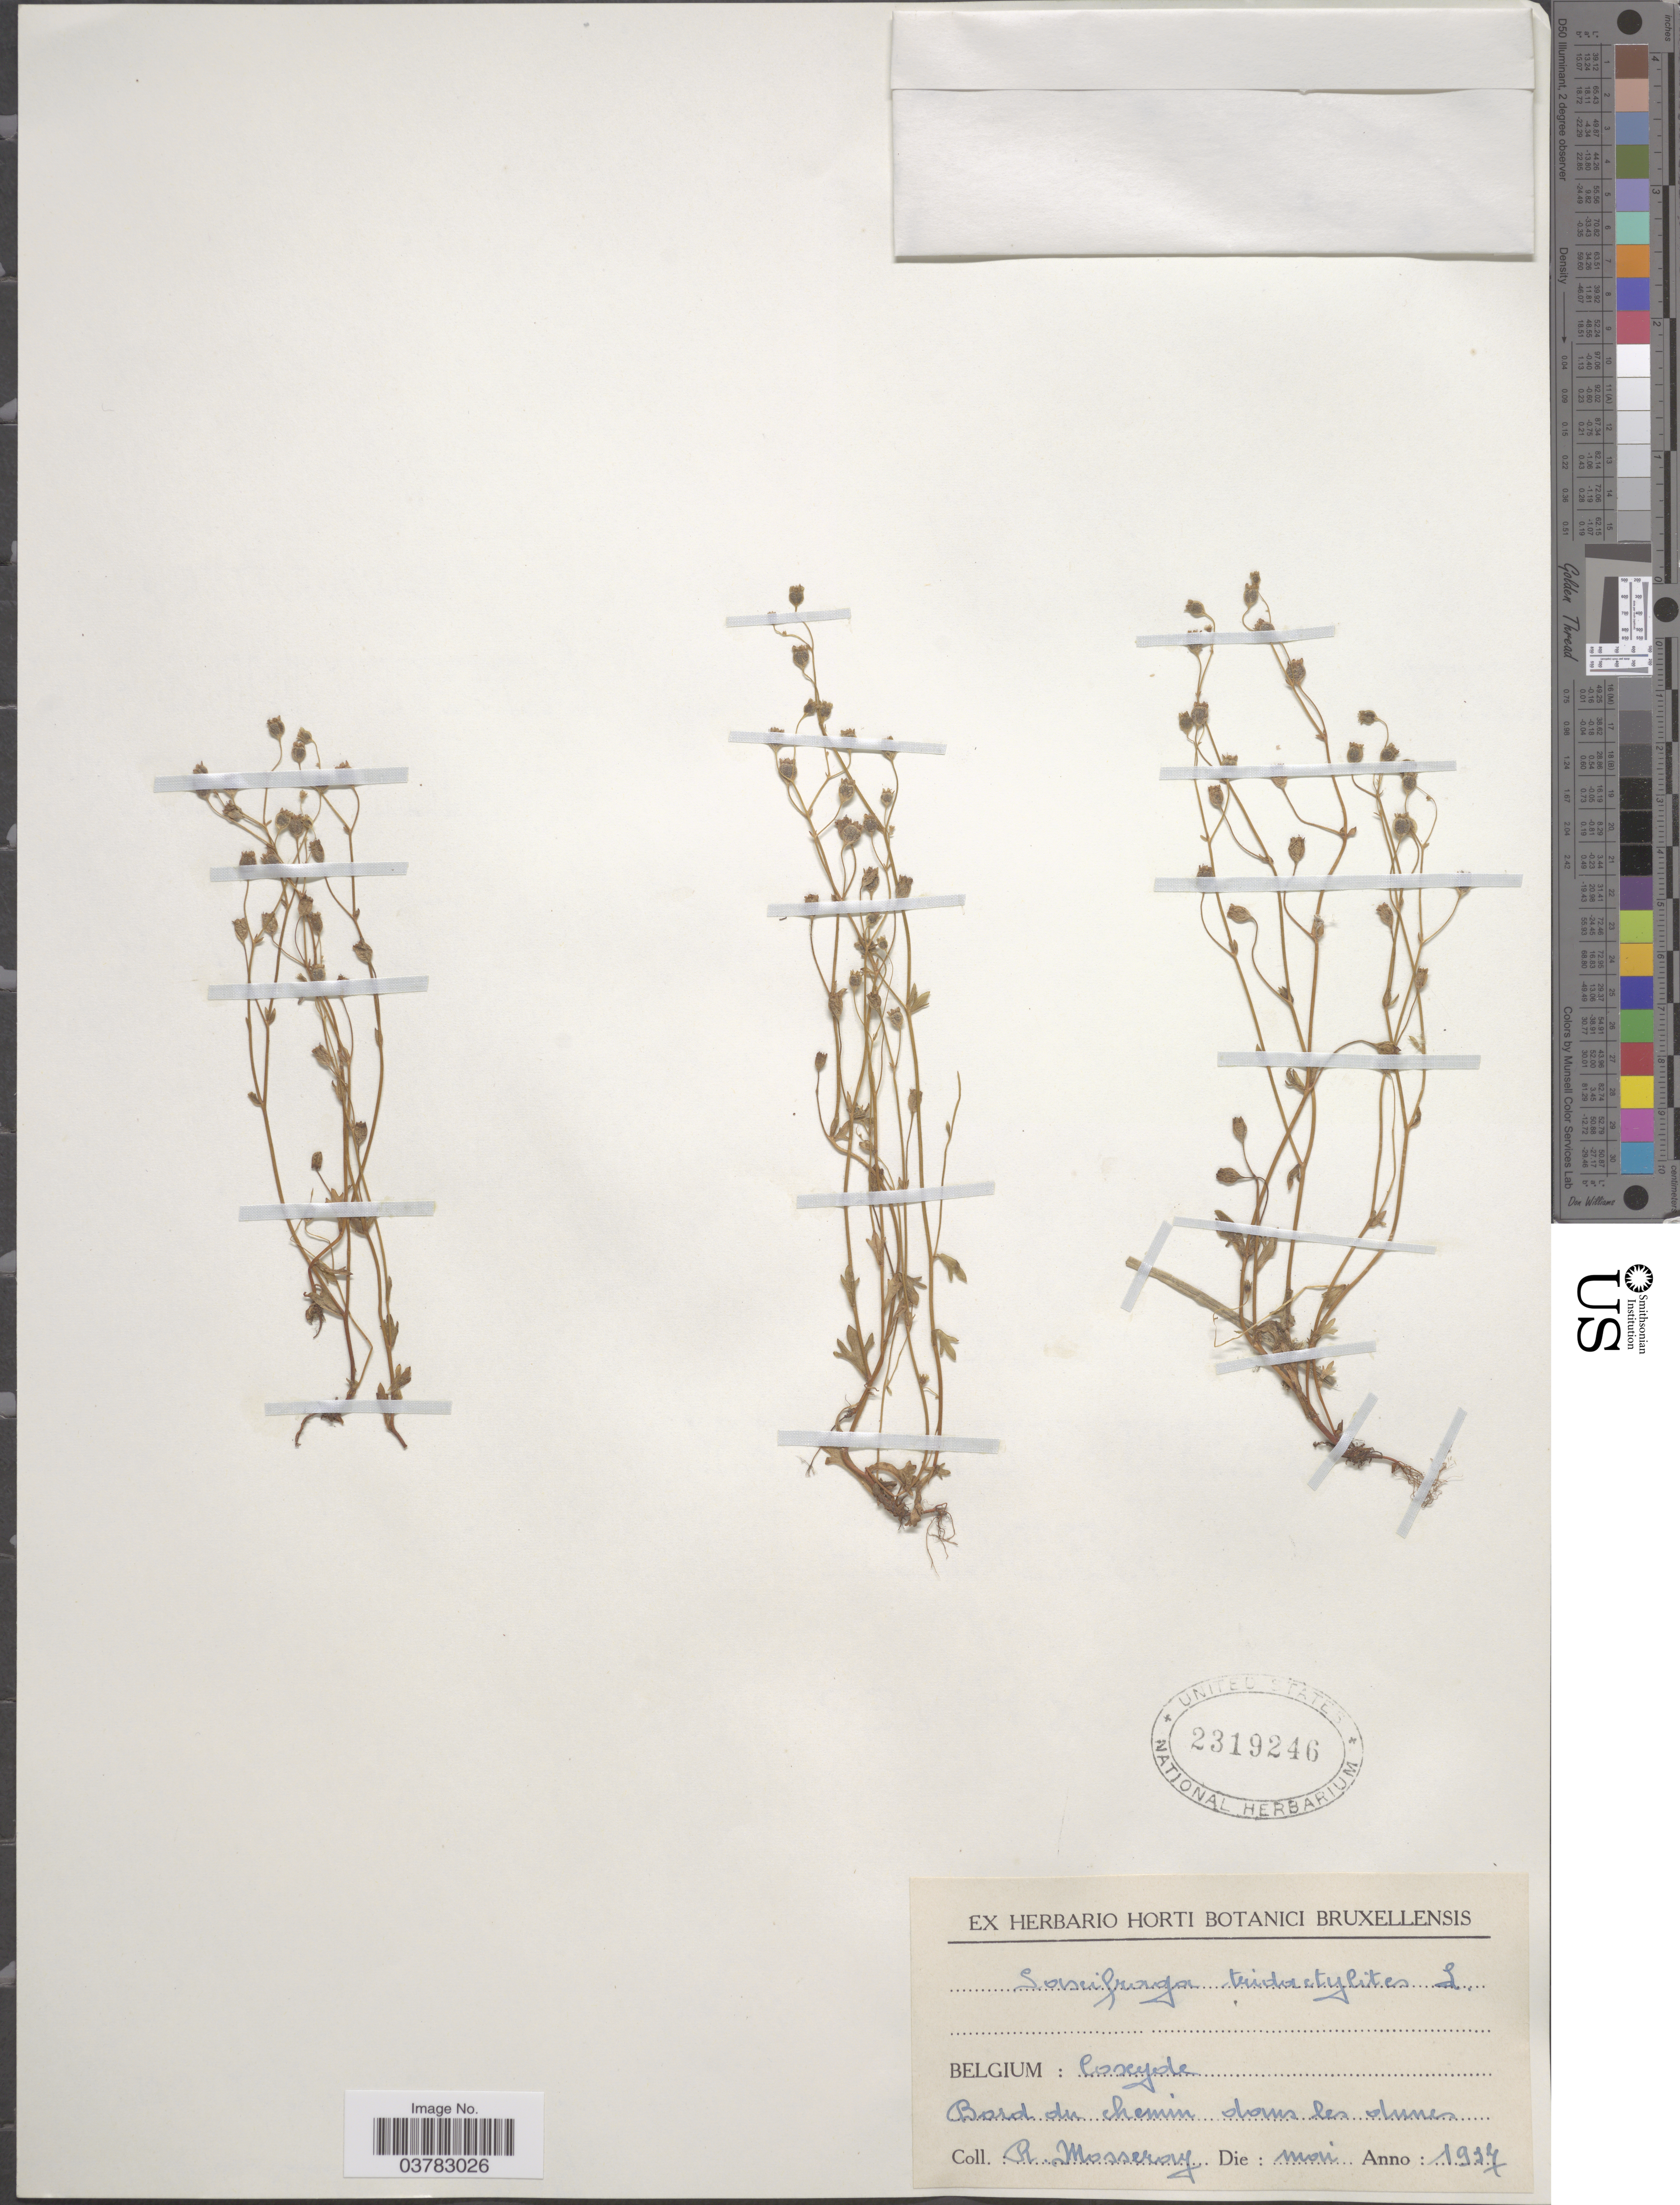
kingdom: Plantae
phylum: Tracheophyta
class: Magnoliopsida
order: Saxifragales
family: Saxifragaceae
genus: Saxifraga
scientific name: Saxifraga tridactylites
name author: L.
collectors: R. Mosseray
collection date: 1937-05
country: Belgium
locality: Coxyde. Bord du chemin dans les dunes.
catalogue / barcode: US 2319246